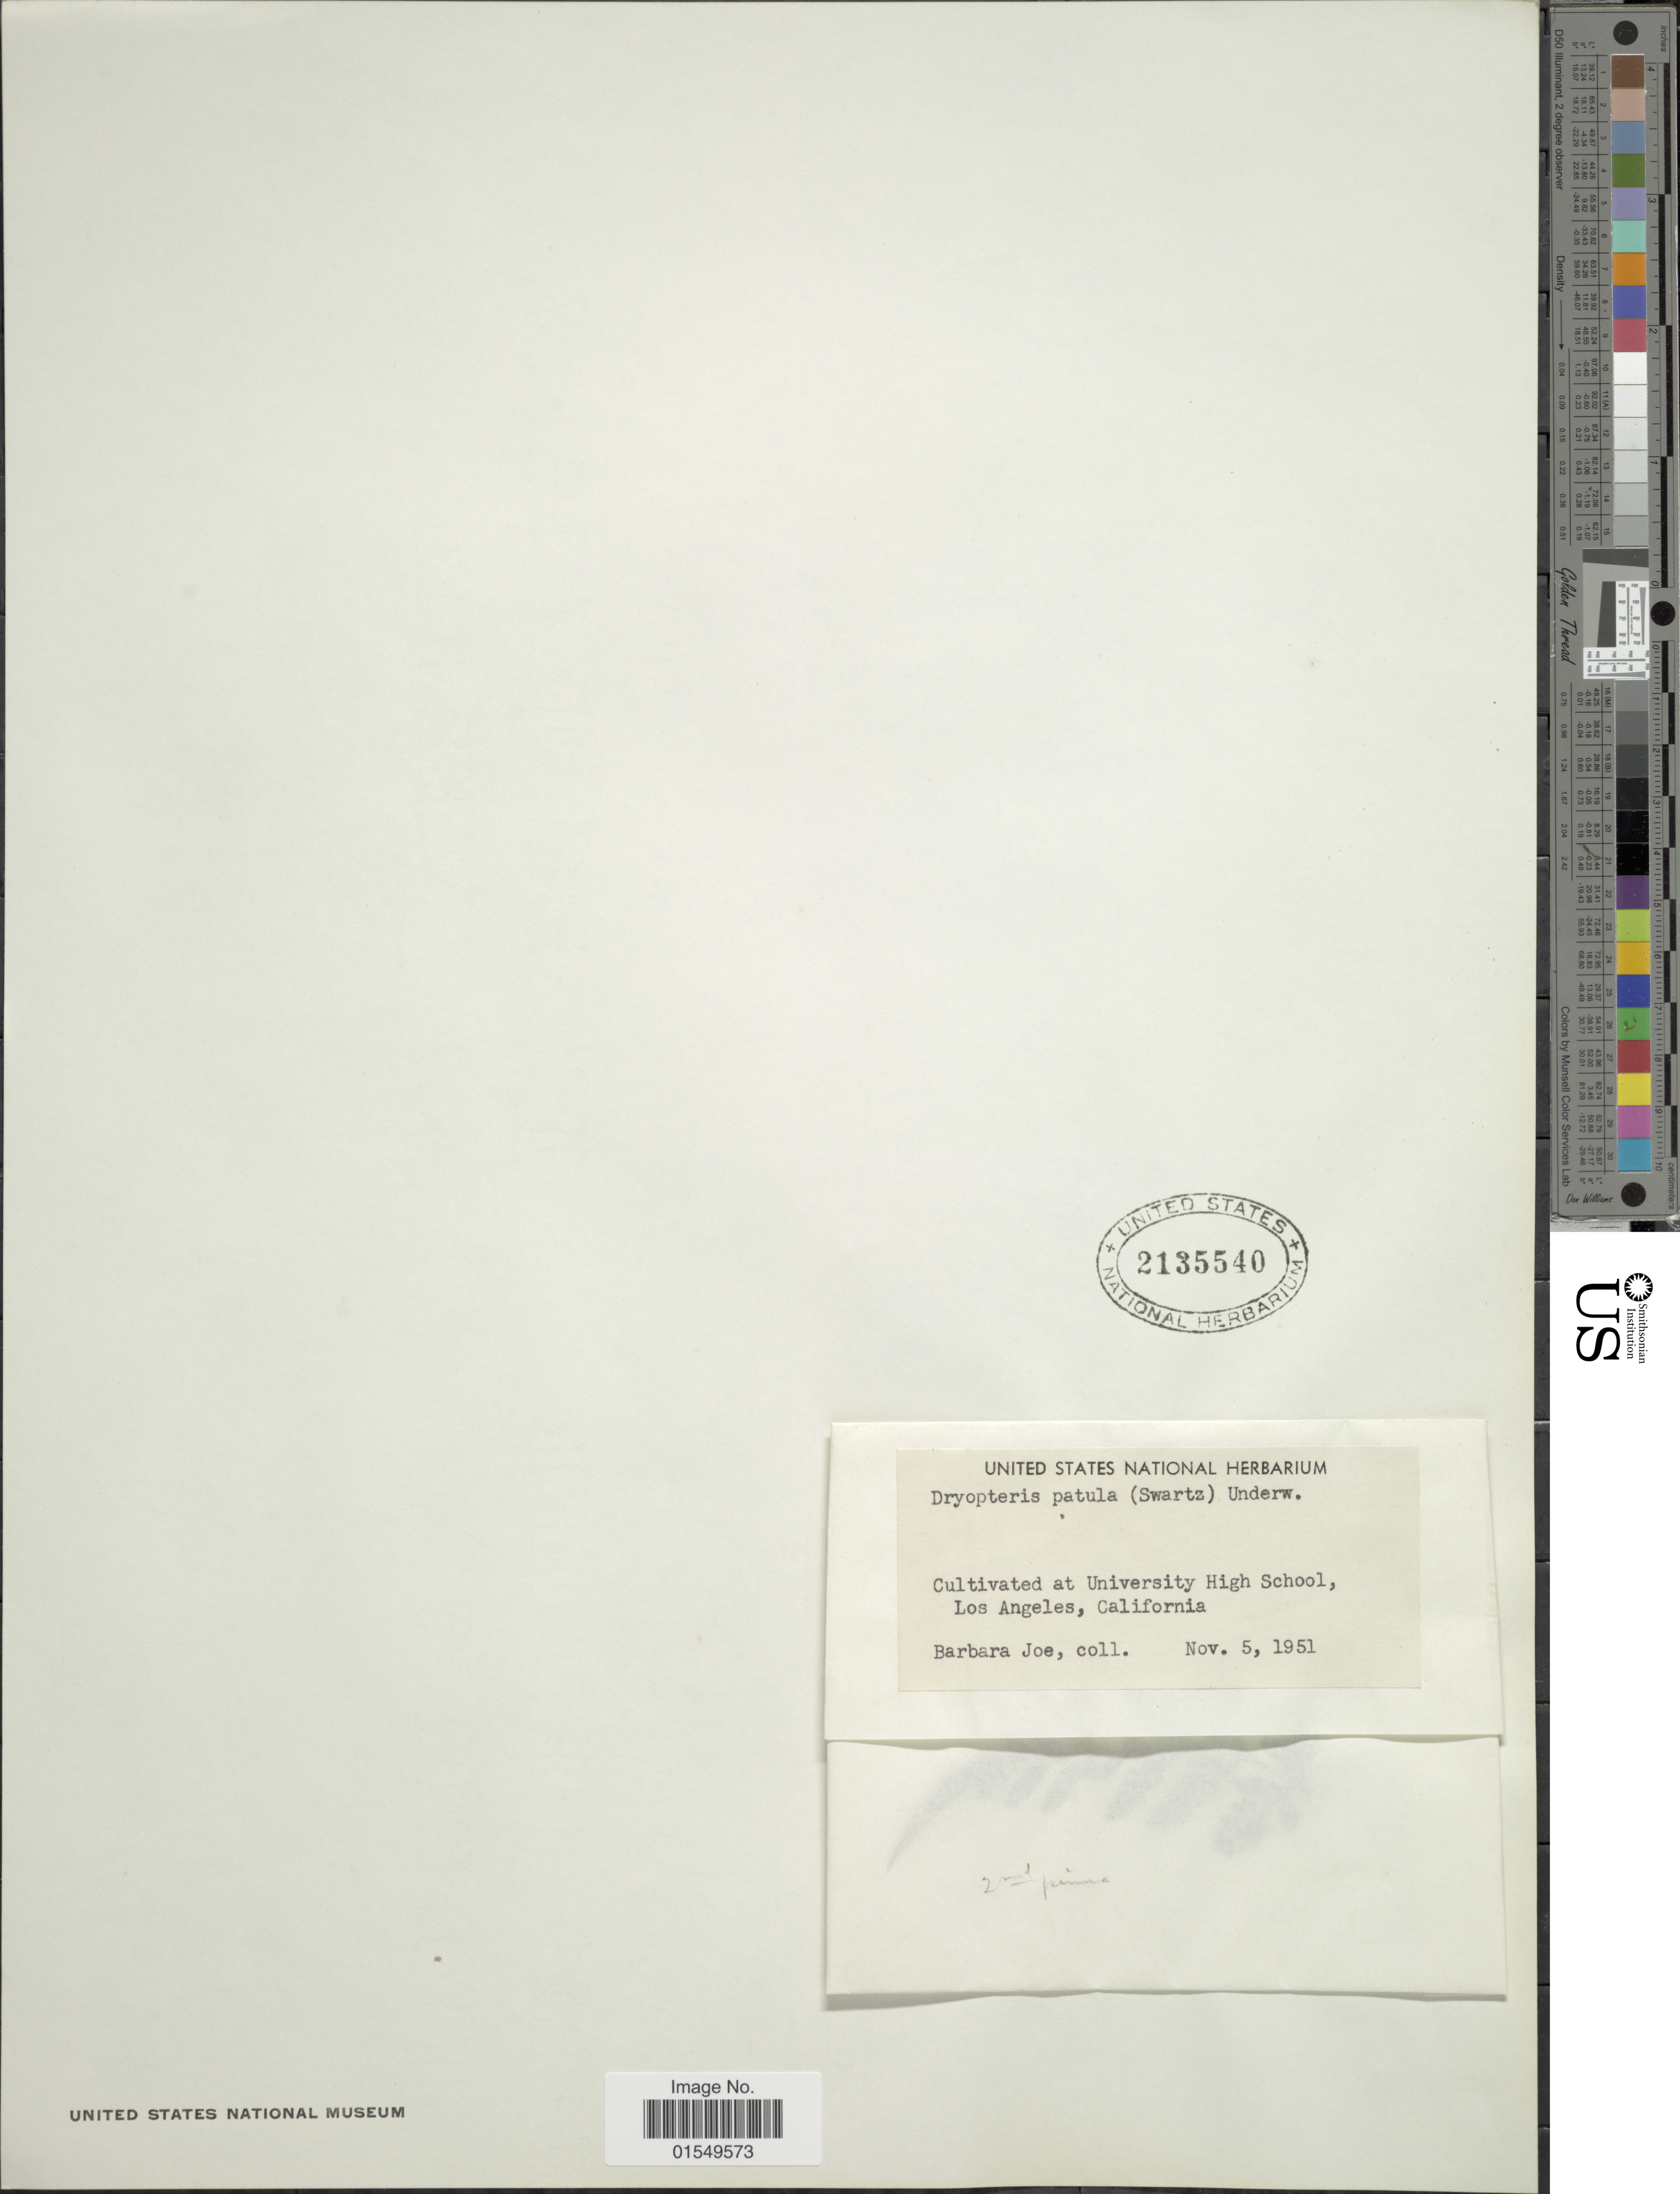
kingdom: Plantae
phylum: Tracheophyta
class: Polypodiopsida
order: Polypodiales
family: Dryopteridaceae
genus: Dryopteris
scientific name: Dryopteris patula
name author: (Sw.) Underw.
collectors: B. Joe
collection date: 1951-11-05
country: United States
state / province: California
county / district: Los Angeles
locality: University High School, Los Angeles, California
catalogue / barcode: US 2135540